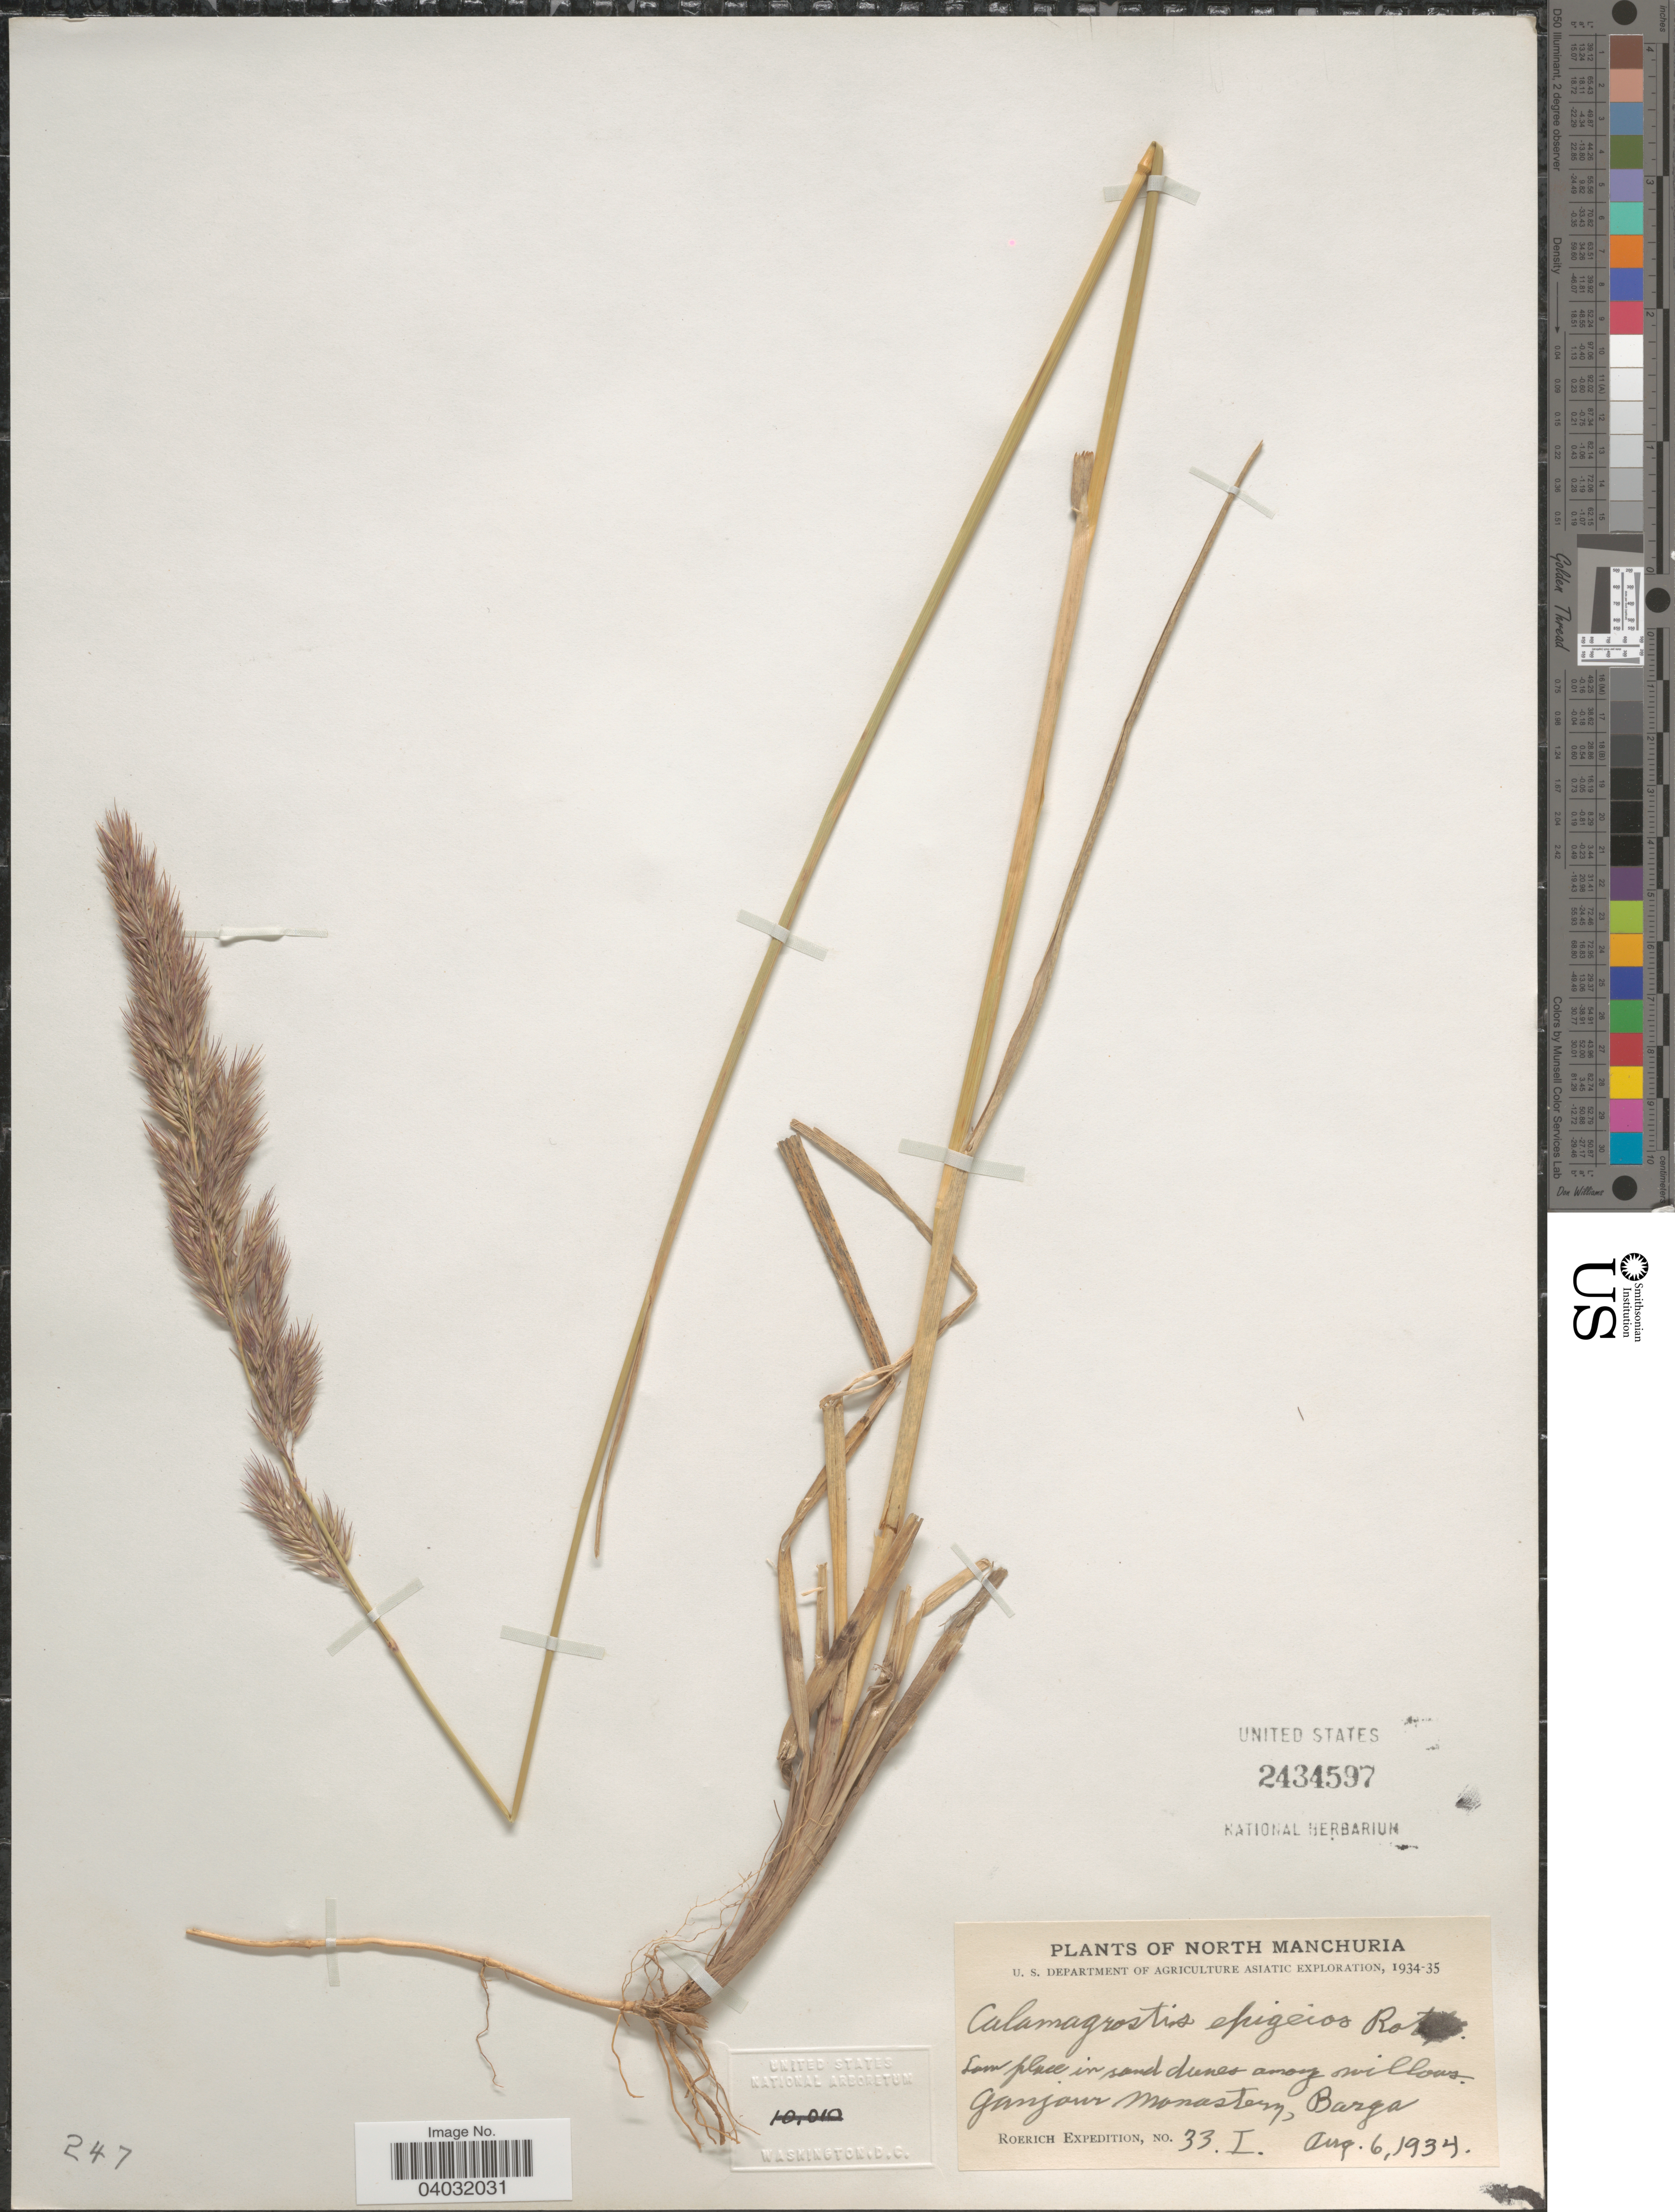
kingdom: Plantae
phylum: Tracheophyta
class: Liliopsida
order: Poales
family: Poaceae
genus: Calamagrostis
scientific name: Calamagrostis epigeios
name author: (L.) Roth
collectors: Roerich Expedition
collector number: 33I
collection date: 1934-08-06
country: China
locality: North Manchuria. Ganjanr Monastery, Barga.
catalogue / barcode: US 2434597